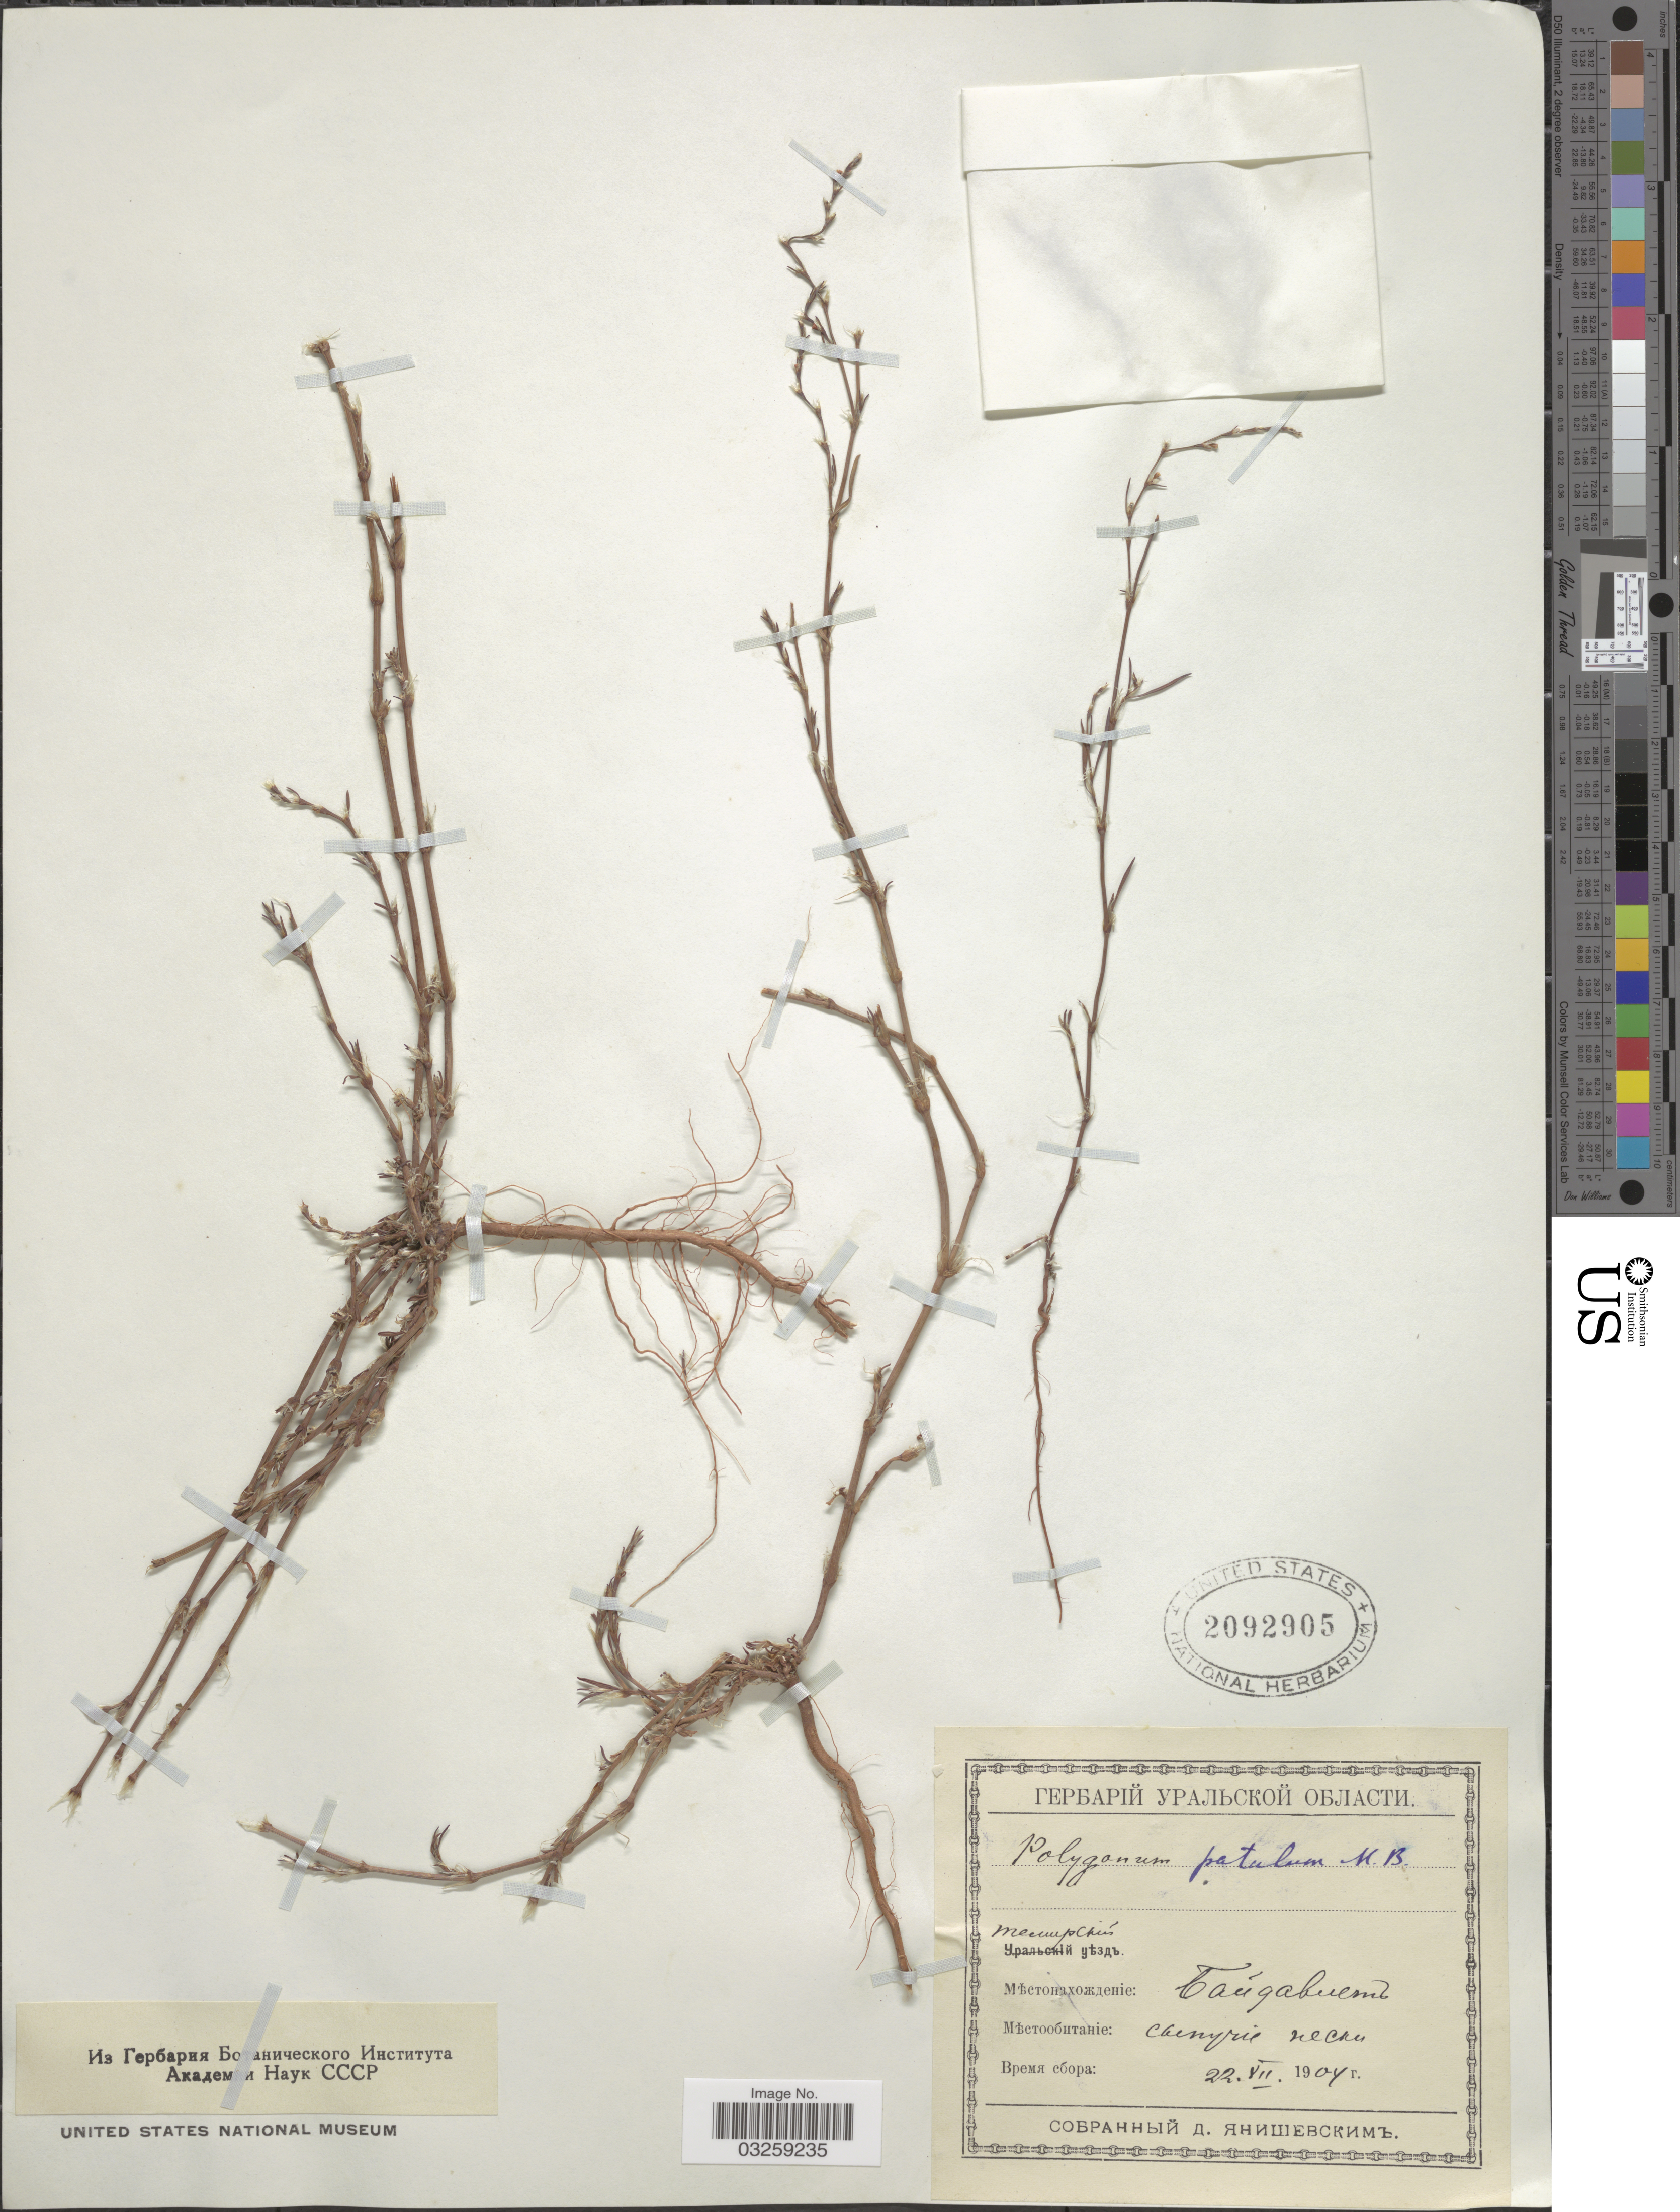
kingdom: Plantae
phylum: Tracheophyta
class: Magnoliopsida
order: Caryophyllales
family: Polygonaceae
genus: Polygonum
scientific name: Polygonum patulum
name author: M. Bieb.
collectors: D. Yanishevskiy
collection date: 1904-07-22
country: Kazakhstan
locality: Baidavlet.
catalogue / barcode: US 2092905